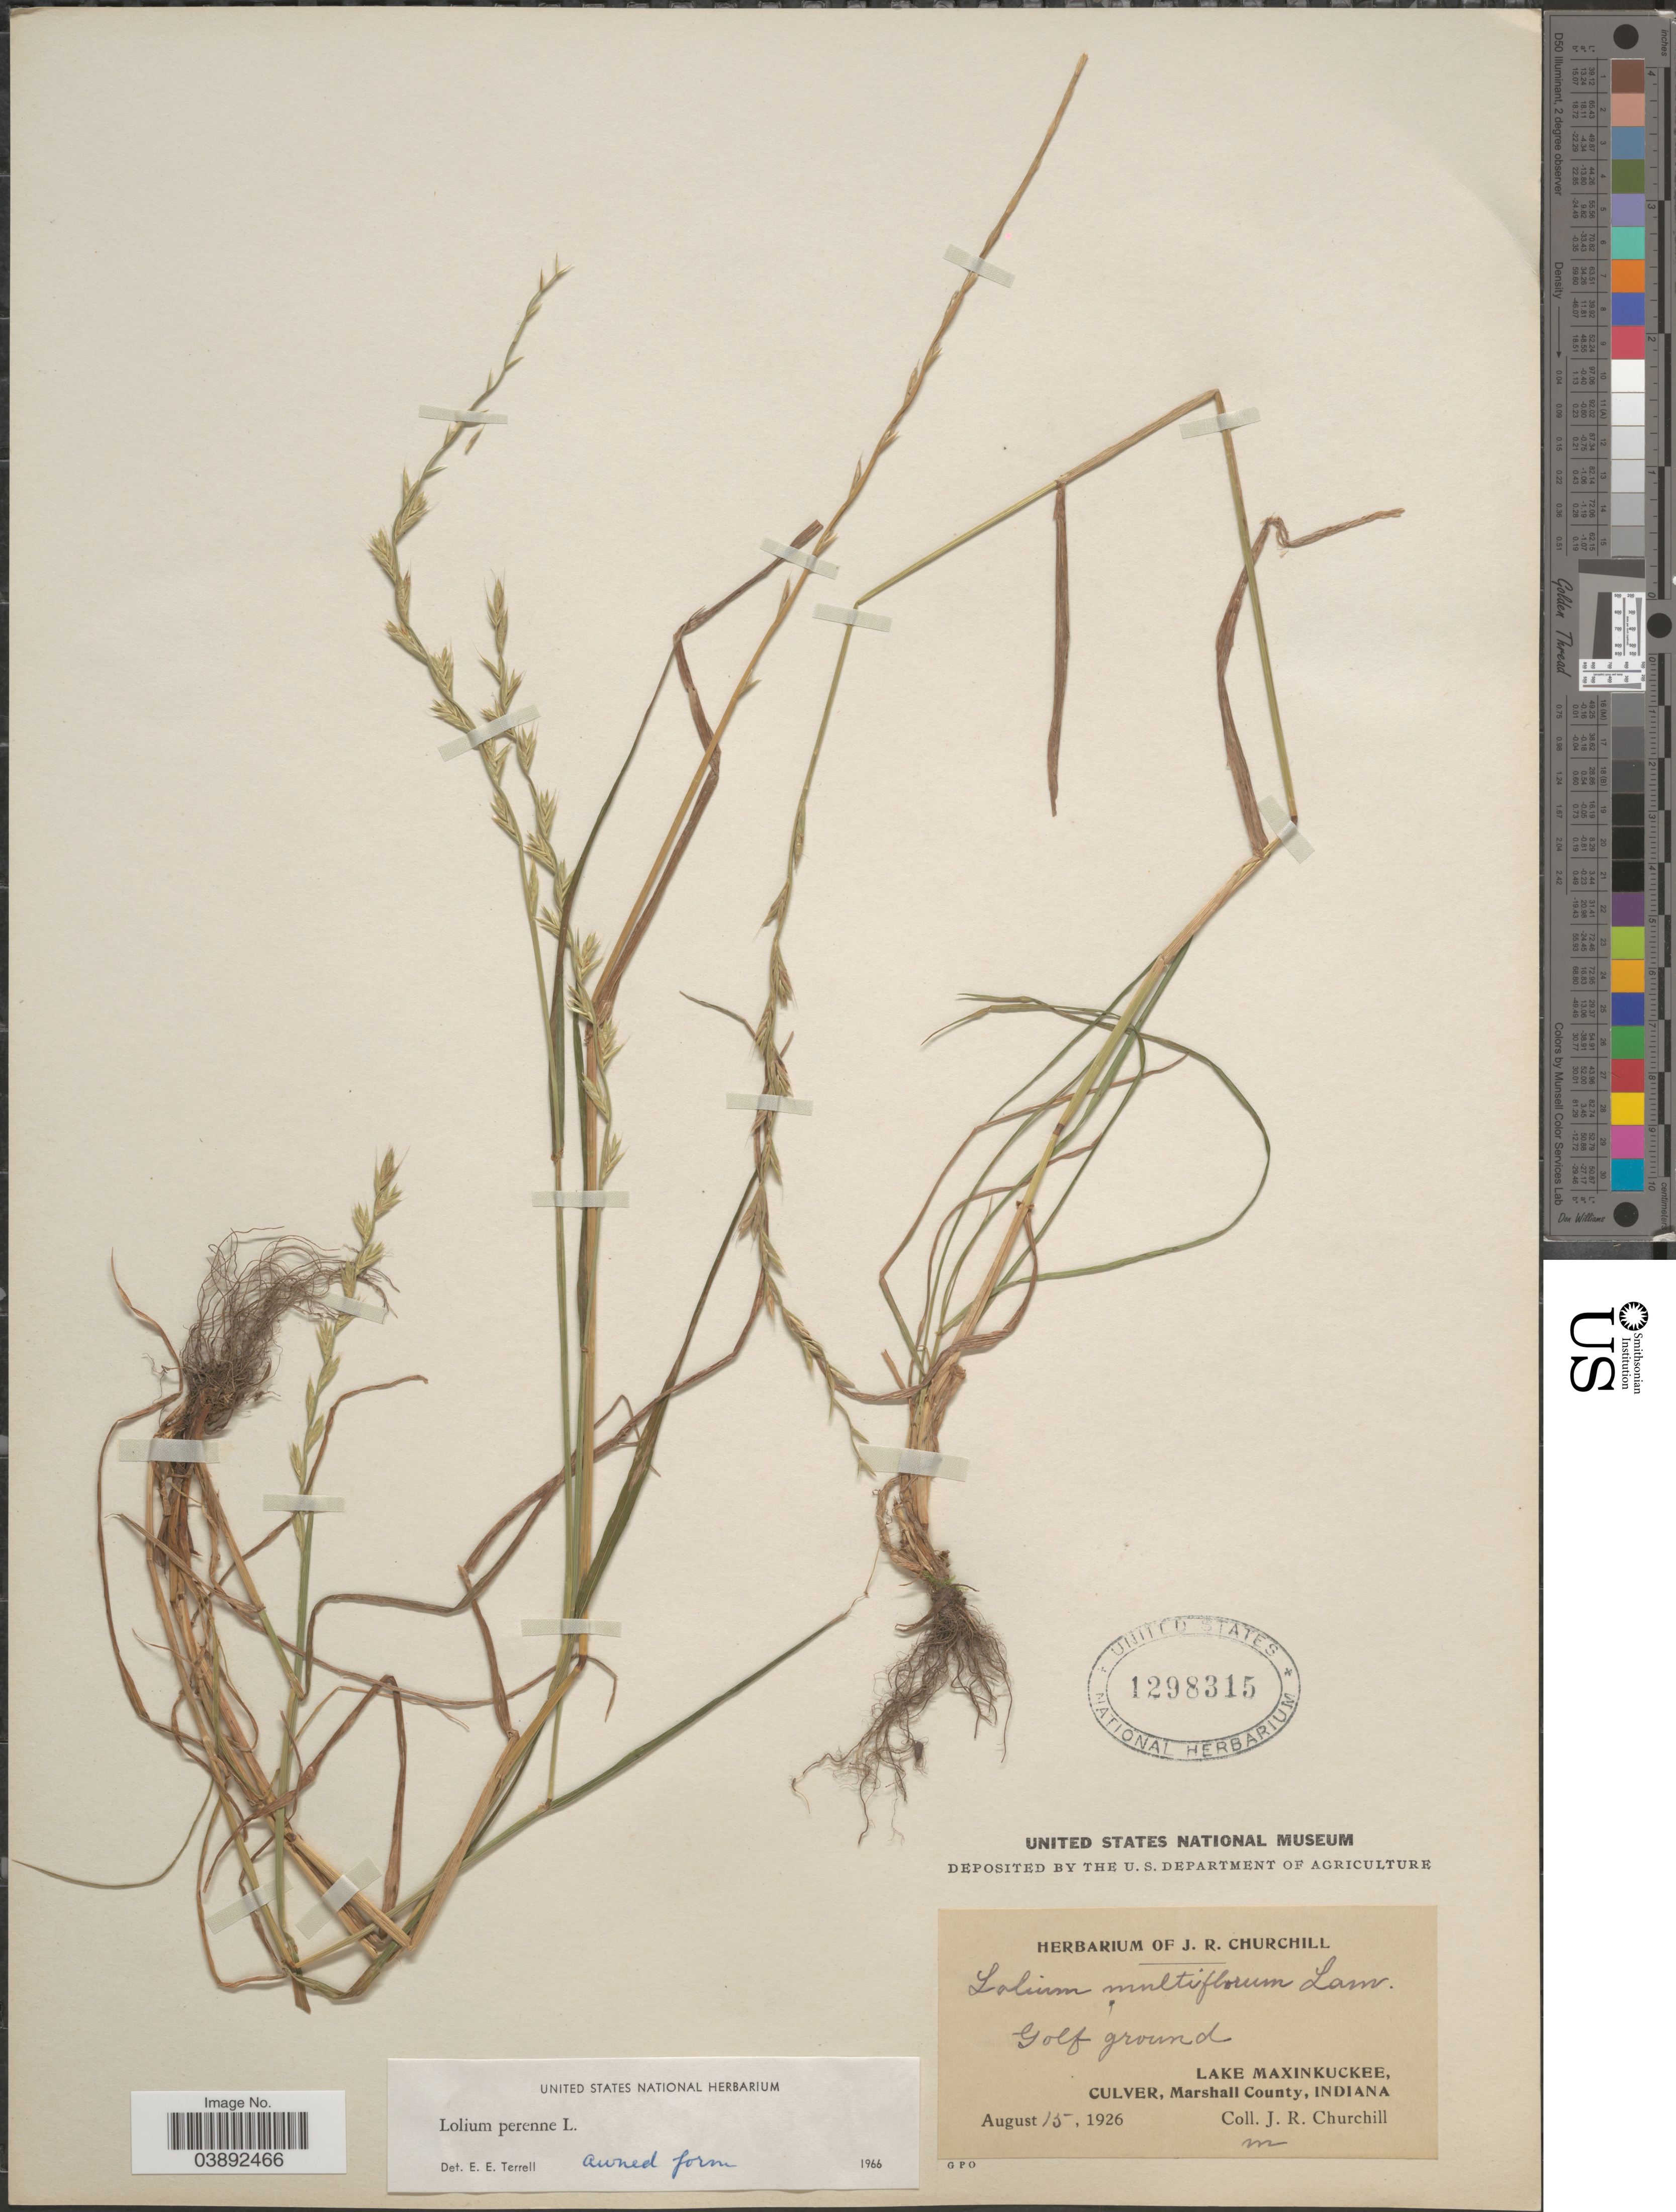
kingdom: Plantae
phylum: Tracheophyta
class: Liliopsida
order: Poales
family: Poaceae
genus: Lolium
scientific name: Lolium perenne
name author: L.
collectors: J. Churchill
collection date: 1926-08-15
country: United States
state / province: Indiana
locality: Golf ground. Lake Maxinkuckee, Culver, Marshall County.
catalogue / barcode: US 1298315